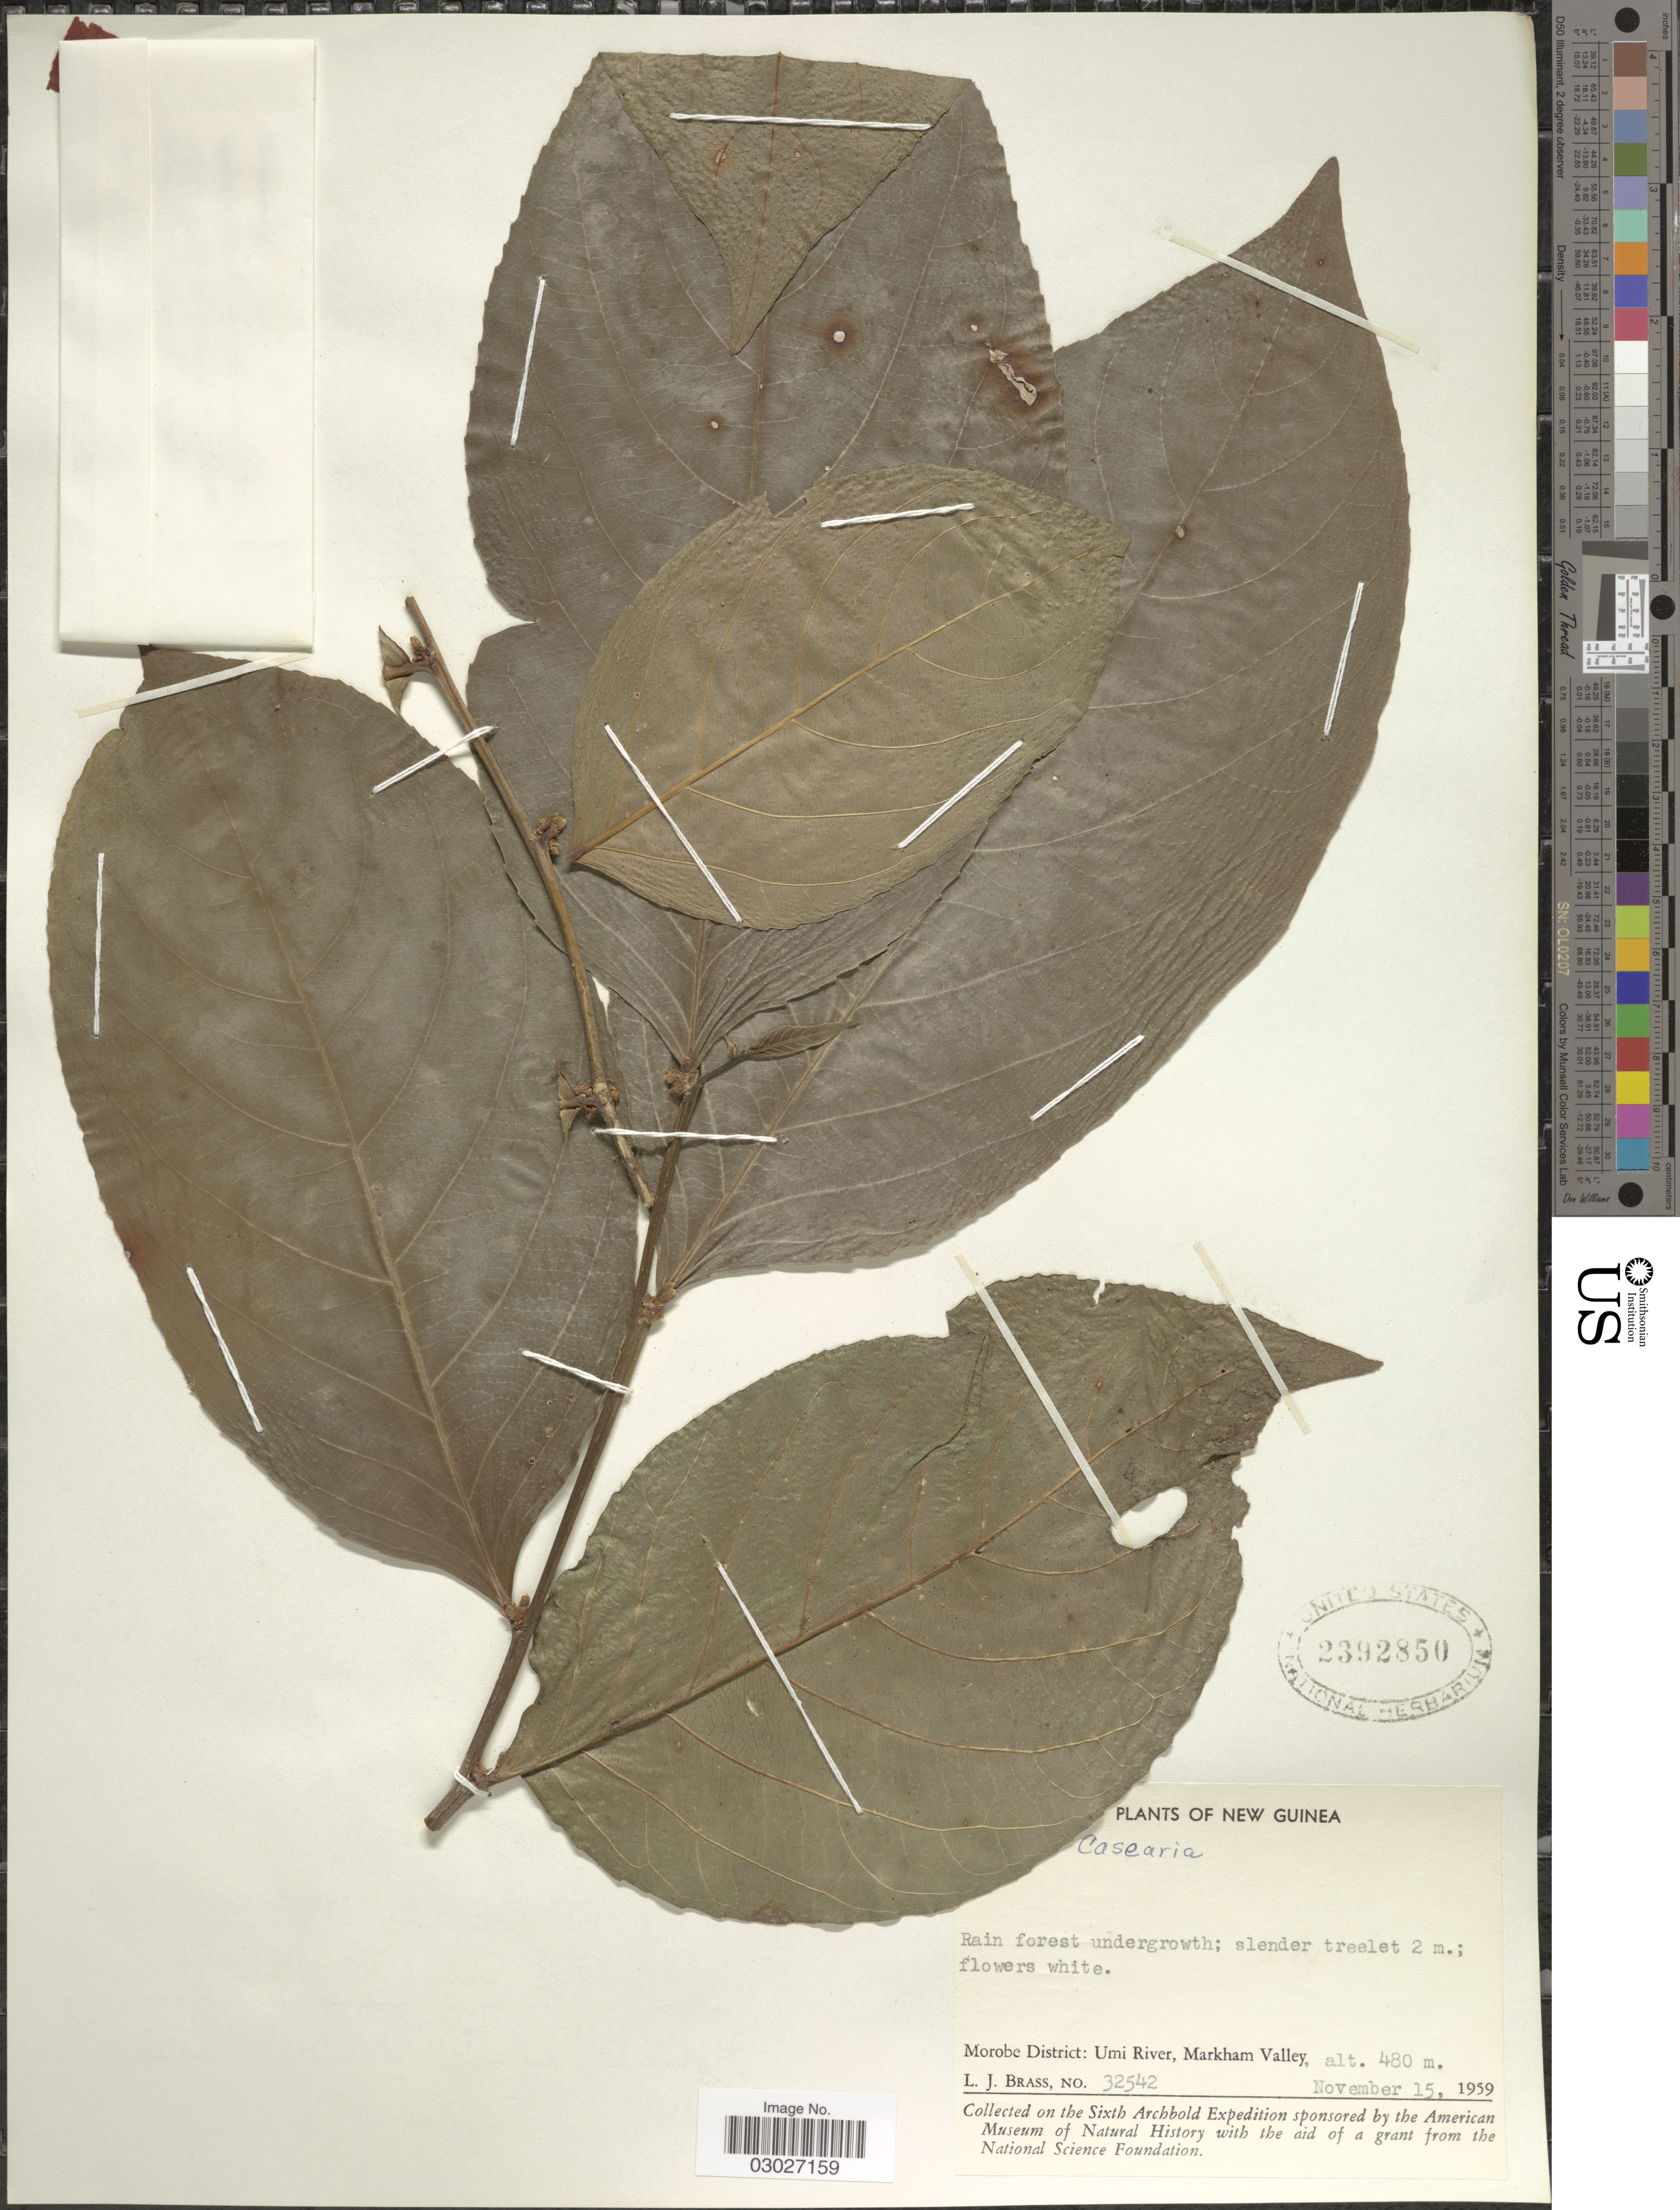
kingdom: Plantae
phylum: Tracheophyta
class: Magnoliopsida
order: Malpighiales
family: Salicaceae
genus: Casearia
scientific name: Casearia sp.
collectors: L. J. Brass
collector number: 32542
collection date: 1959-11-15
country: Papua New Guinea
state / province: Morobe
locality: New Guinea, Morobe District: Umi River, Markham Valley.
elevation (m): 480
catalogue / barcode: US 2392850